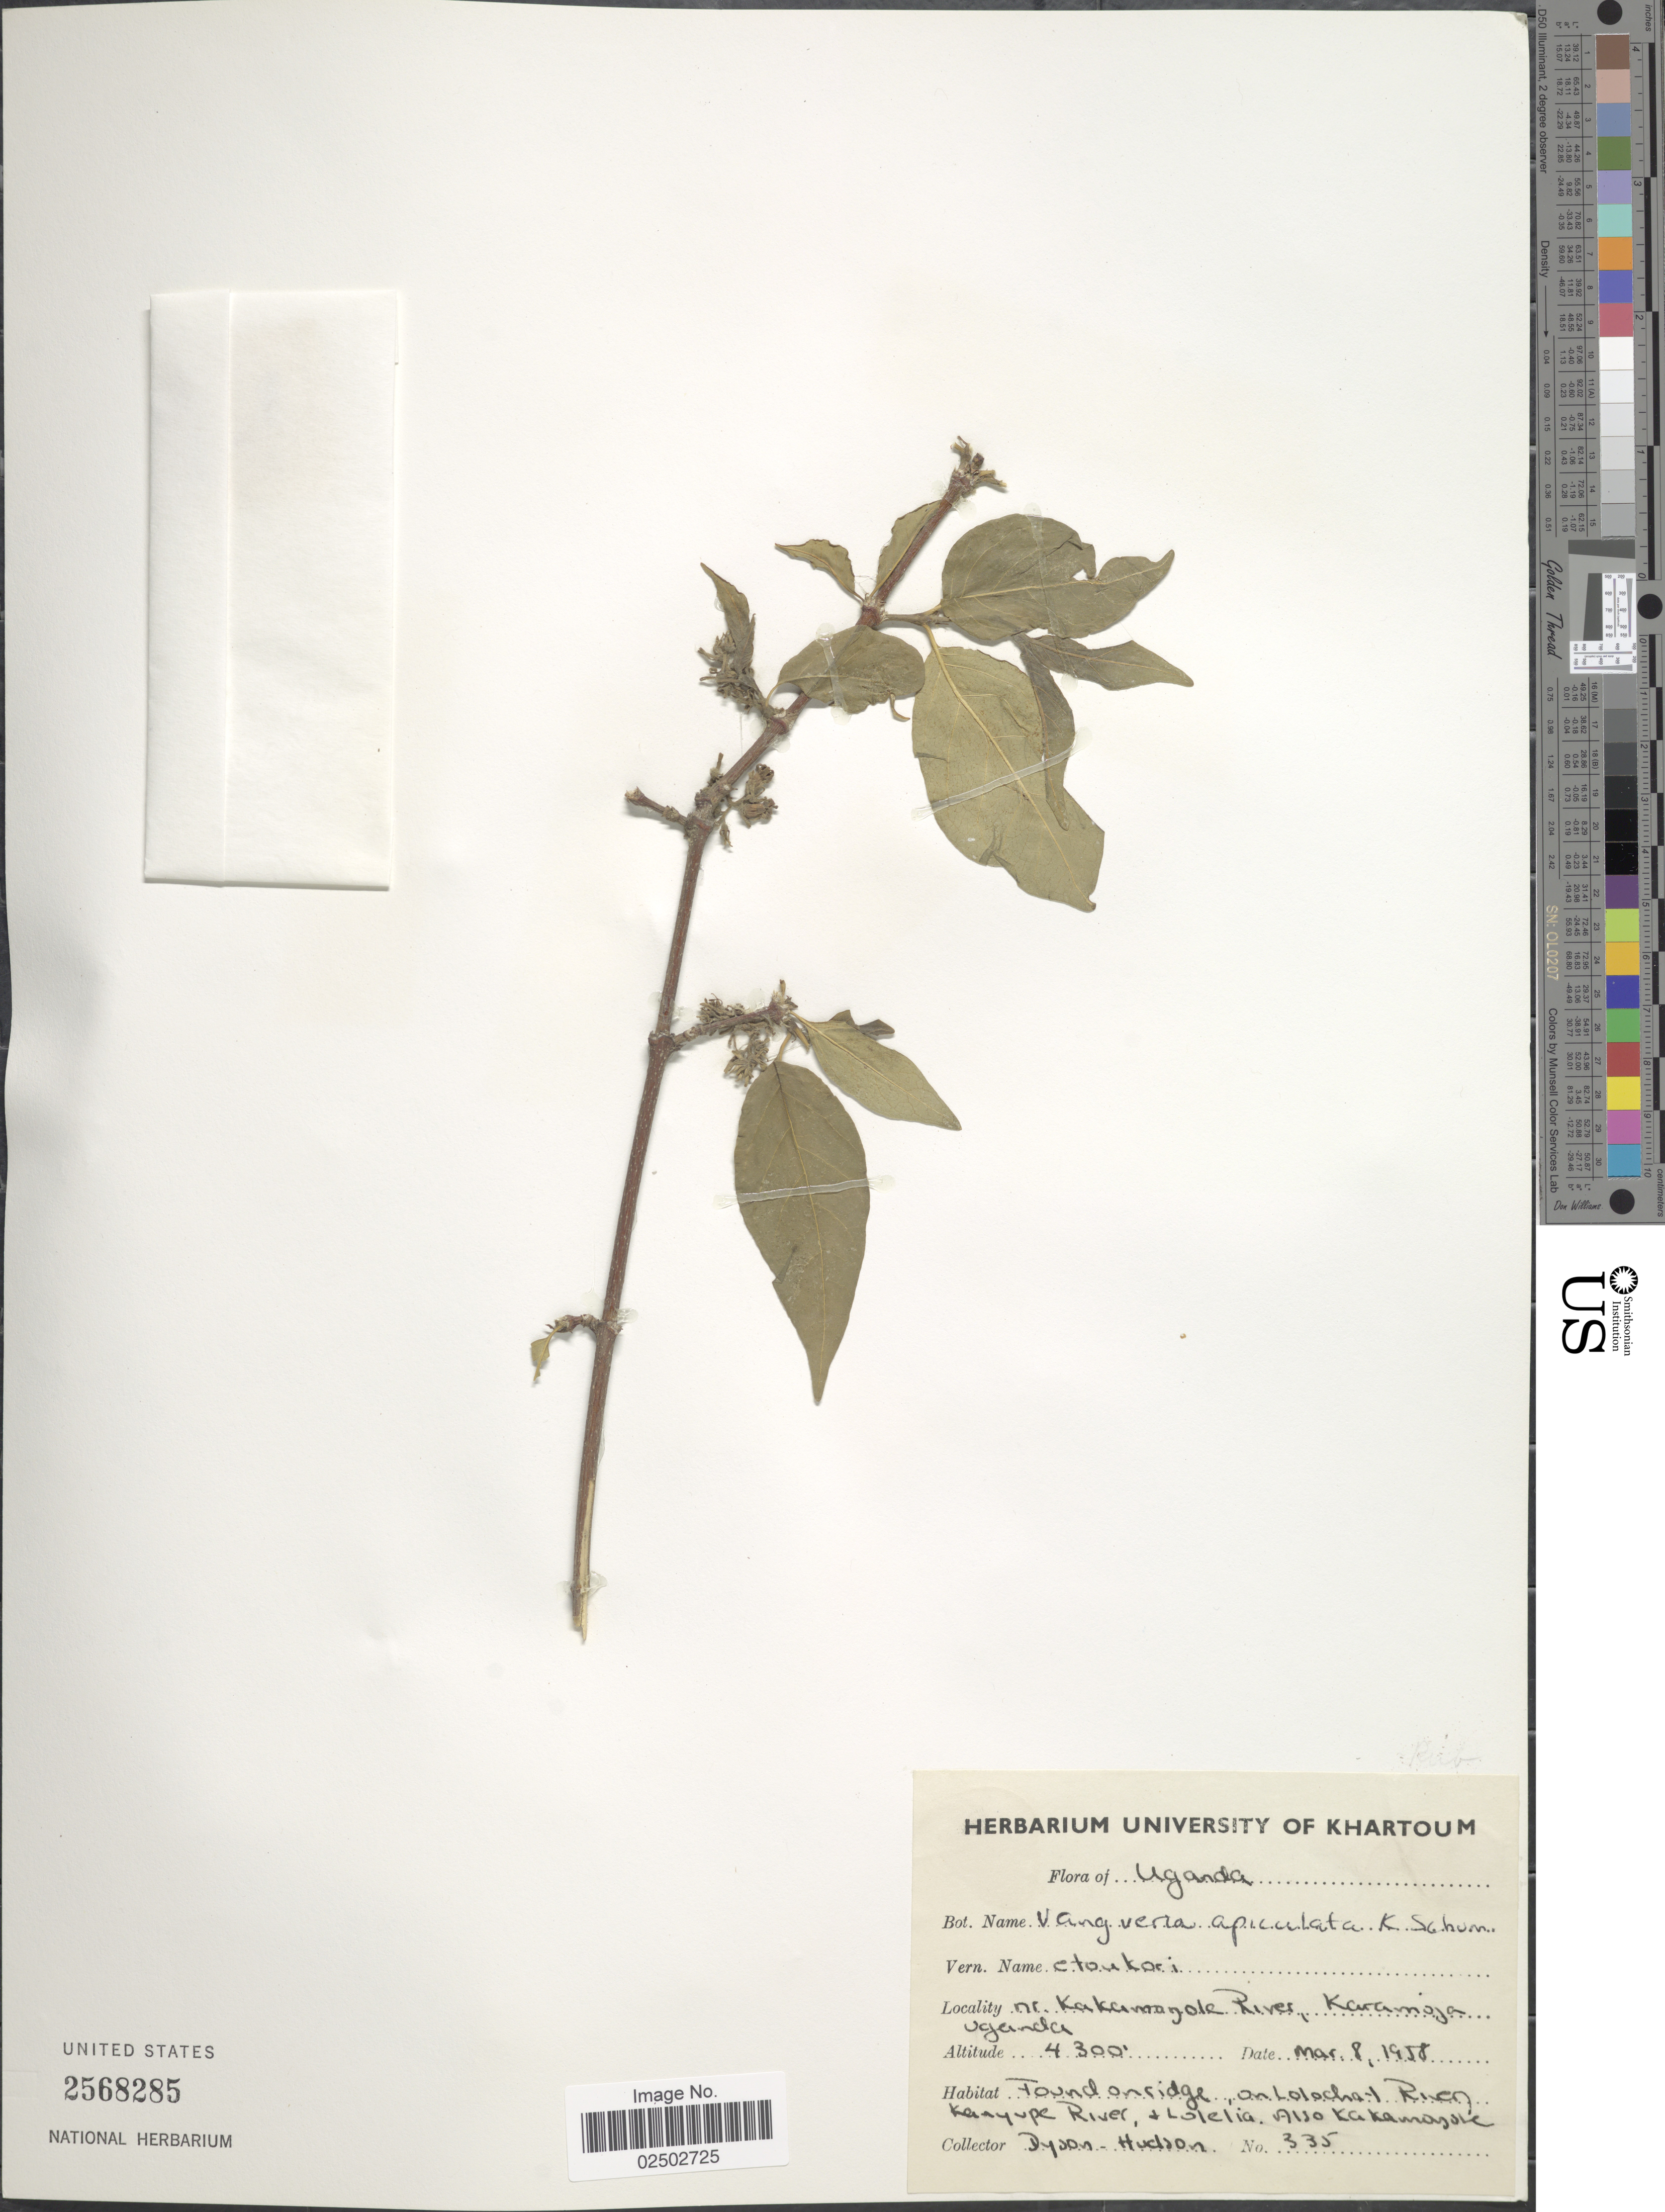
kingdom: Plantae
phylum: Tracheophyta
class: Magnoliopsida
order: Gentianales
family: Rubiaceae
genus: Vangueria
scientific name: Vangueria apiculata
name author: K. Schum.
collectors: Dyson-Hudson, --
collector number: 335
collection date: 1958-03-08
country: Uganda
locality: Nr. Kakamongole River, Karamoja.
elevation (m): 1311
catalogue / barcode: US 2568285